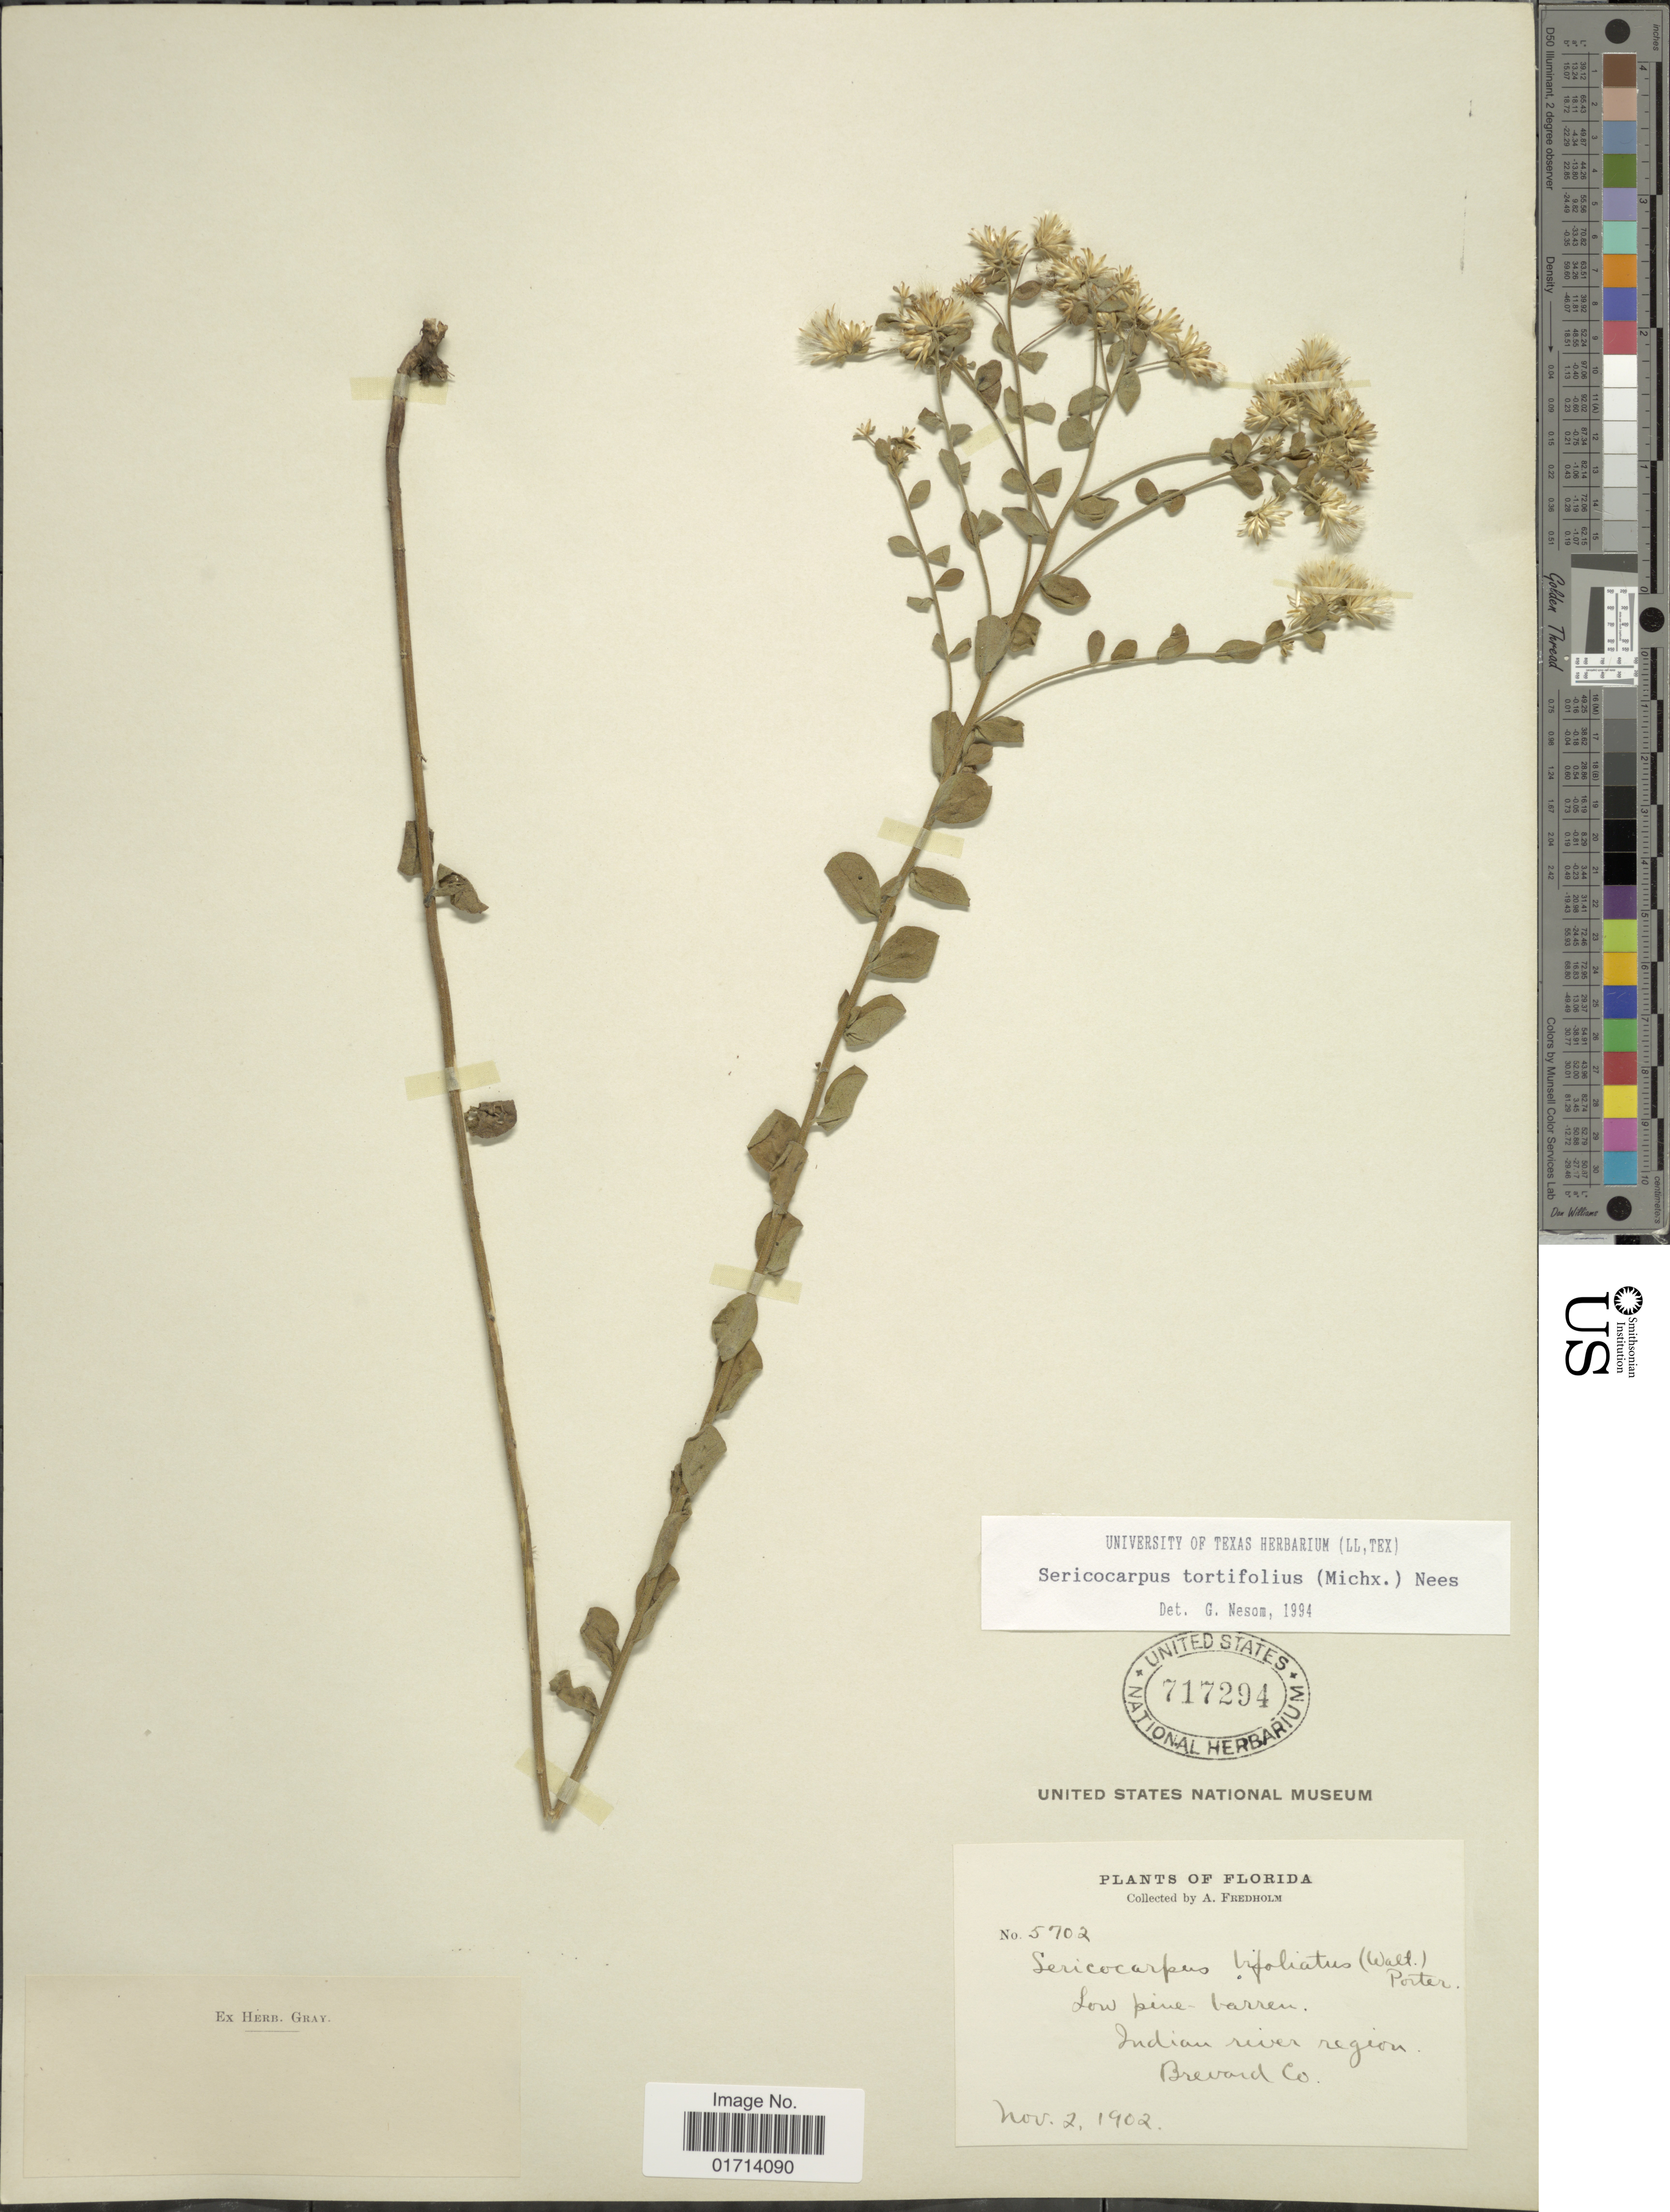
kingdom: Plantae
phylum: Tracheophyta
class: Magnoliopsida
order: Asterales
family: Asteraceae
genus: Sericocarpus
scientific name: Sericocarpus tortifolius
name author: (Michx.) Nees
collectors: A. Fredholm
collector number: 5702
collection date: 1902-11-02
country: United States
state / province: Florida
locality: Indian River region, Brevard Co.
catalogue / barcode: US 717294